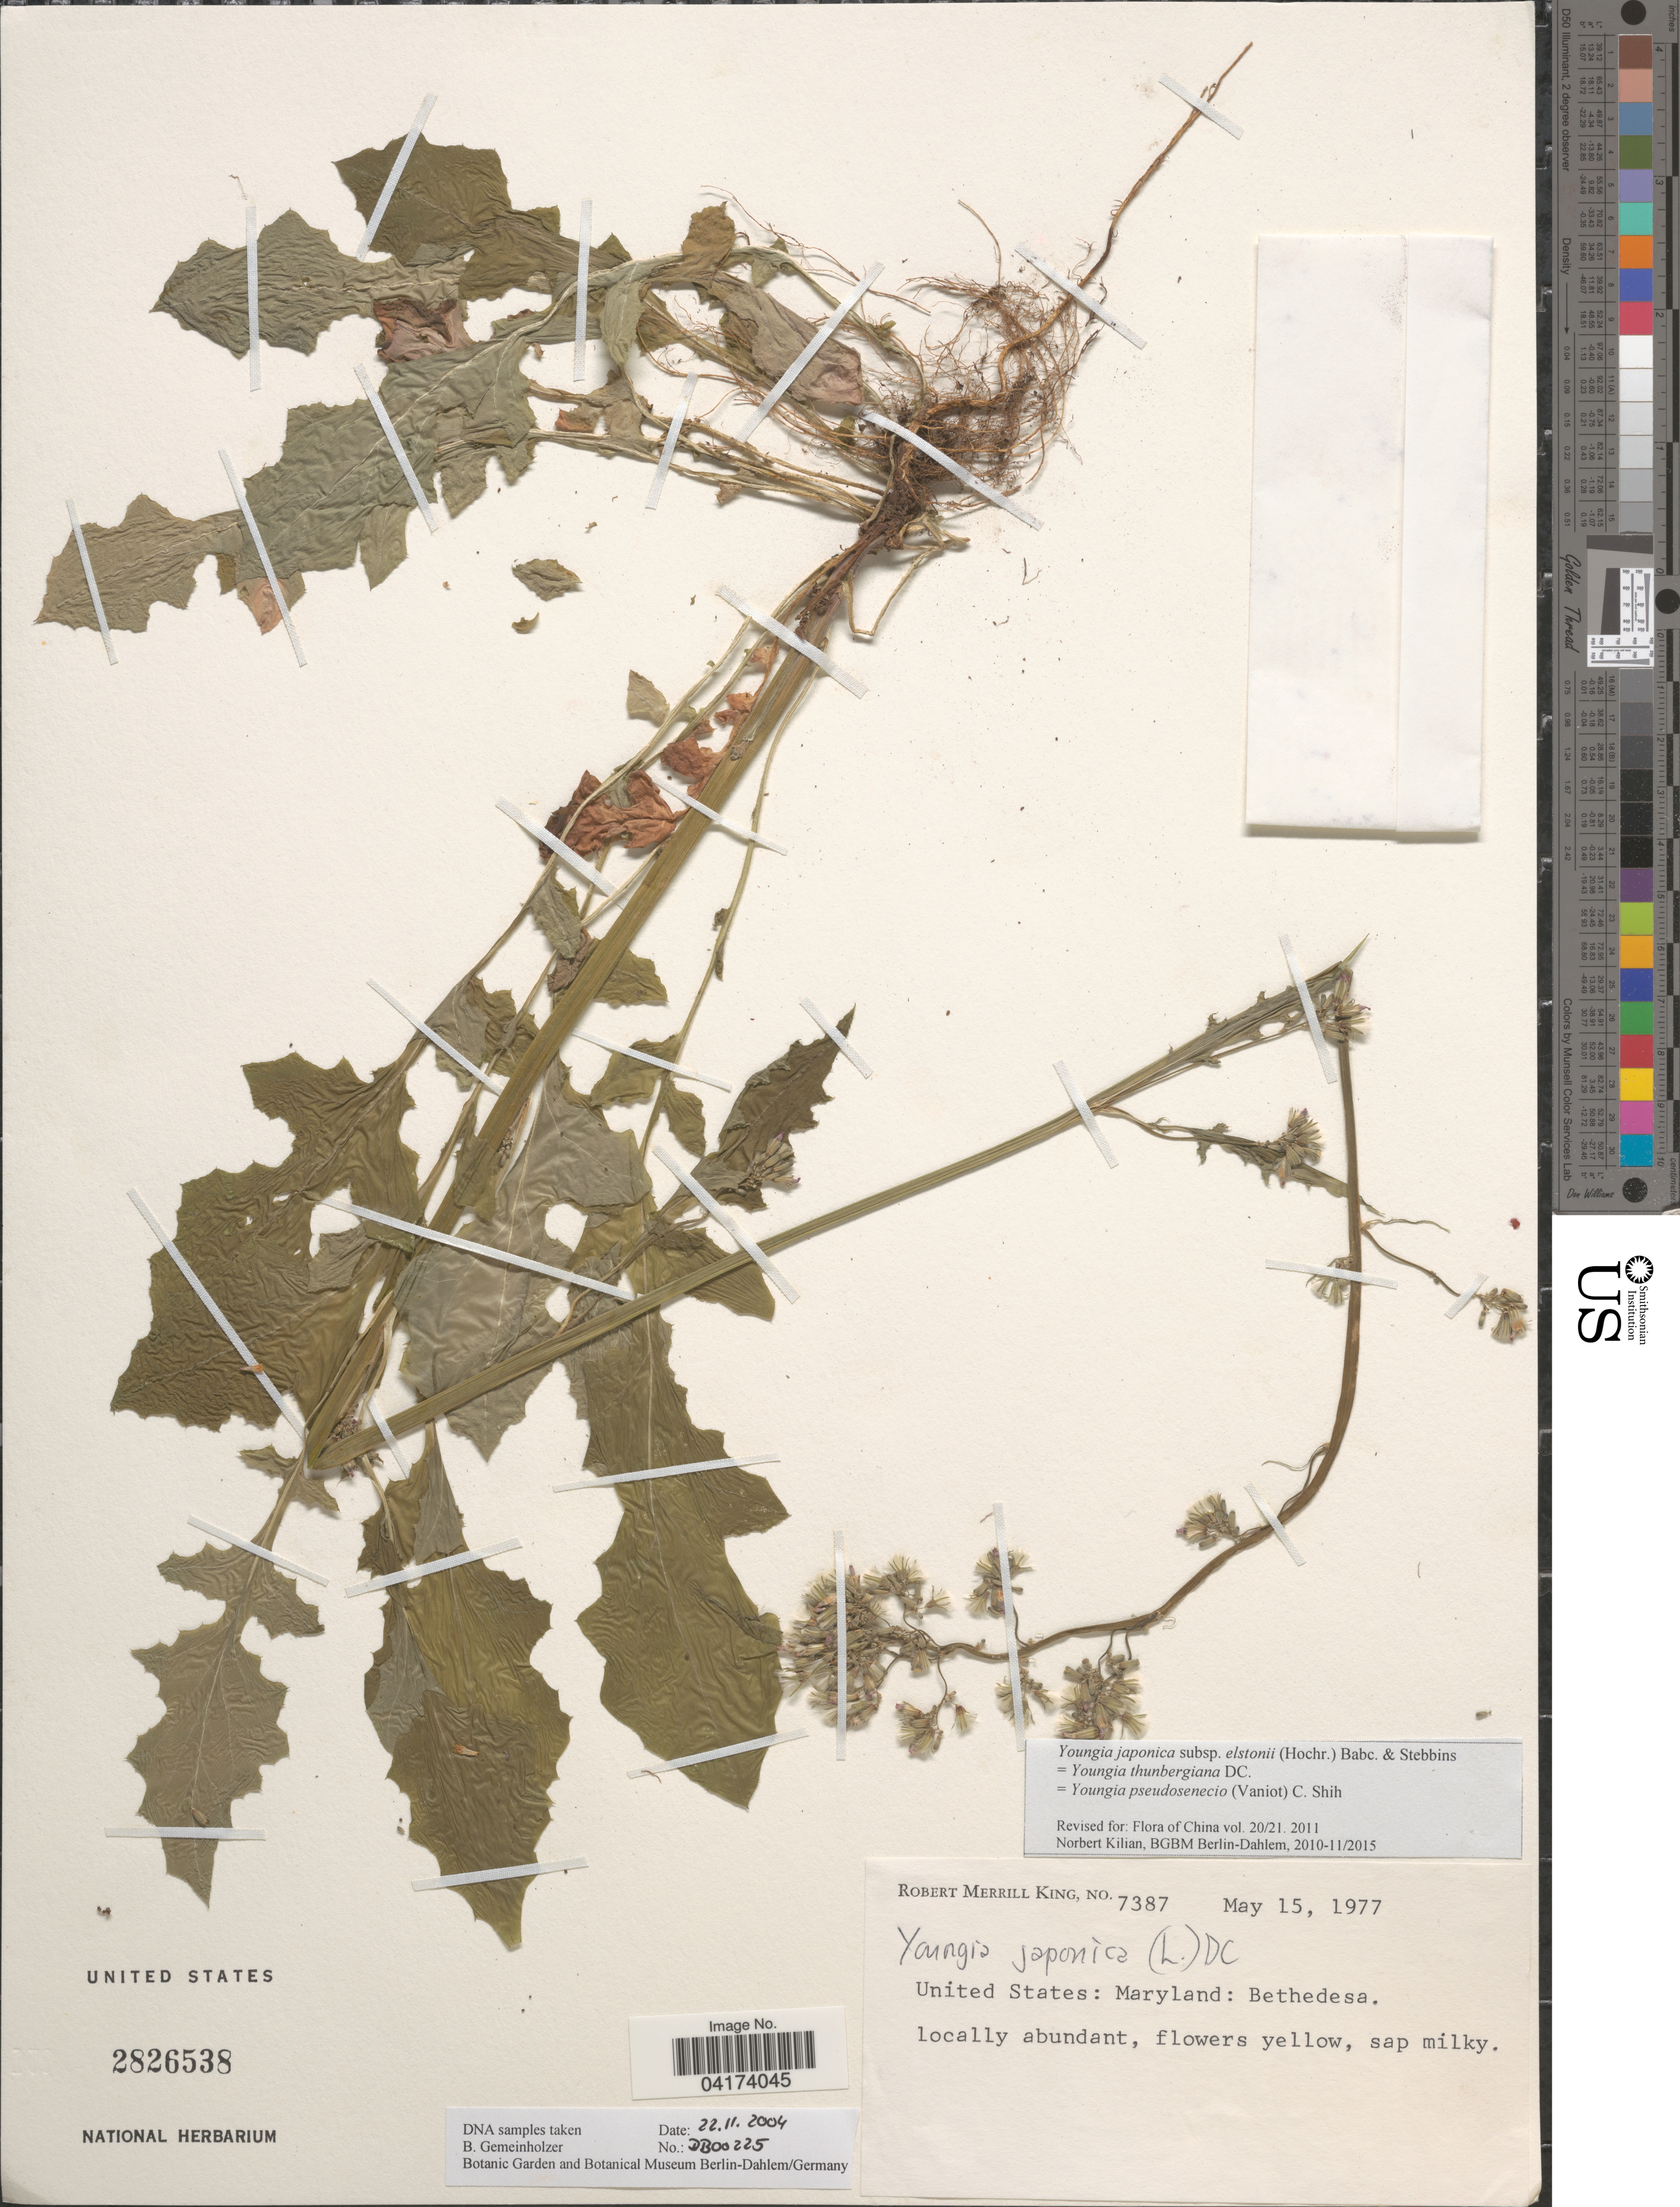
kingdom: Plantae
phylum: Tracheophyta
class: Magnoliopsida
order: Asterales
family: Asteraceae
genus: Youngia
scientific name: Youngia japonica subsp. elstonii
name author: (Hochr.) Babc. & Stebbins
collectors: R. M. King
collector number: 7387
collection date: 1977-05-15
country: United States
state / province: Maryland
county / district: Montgomery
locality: Bethesda.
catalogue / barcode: US 2826538